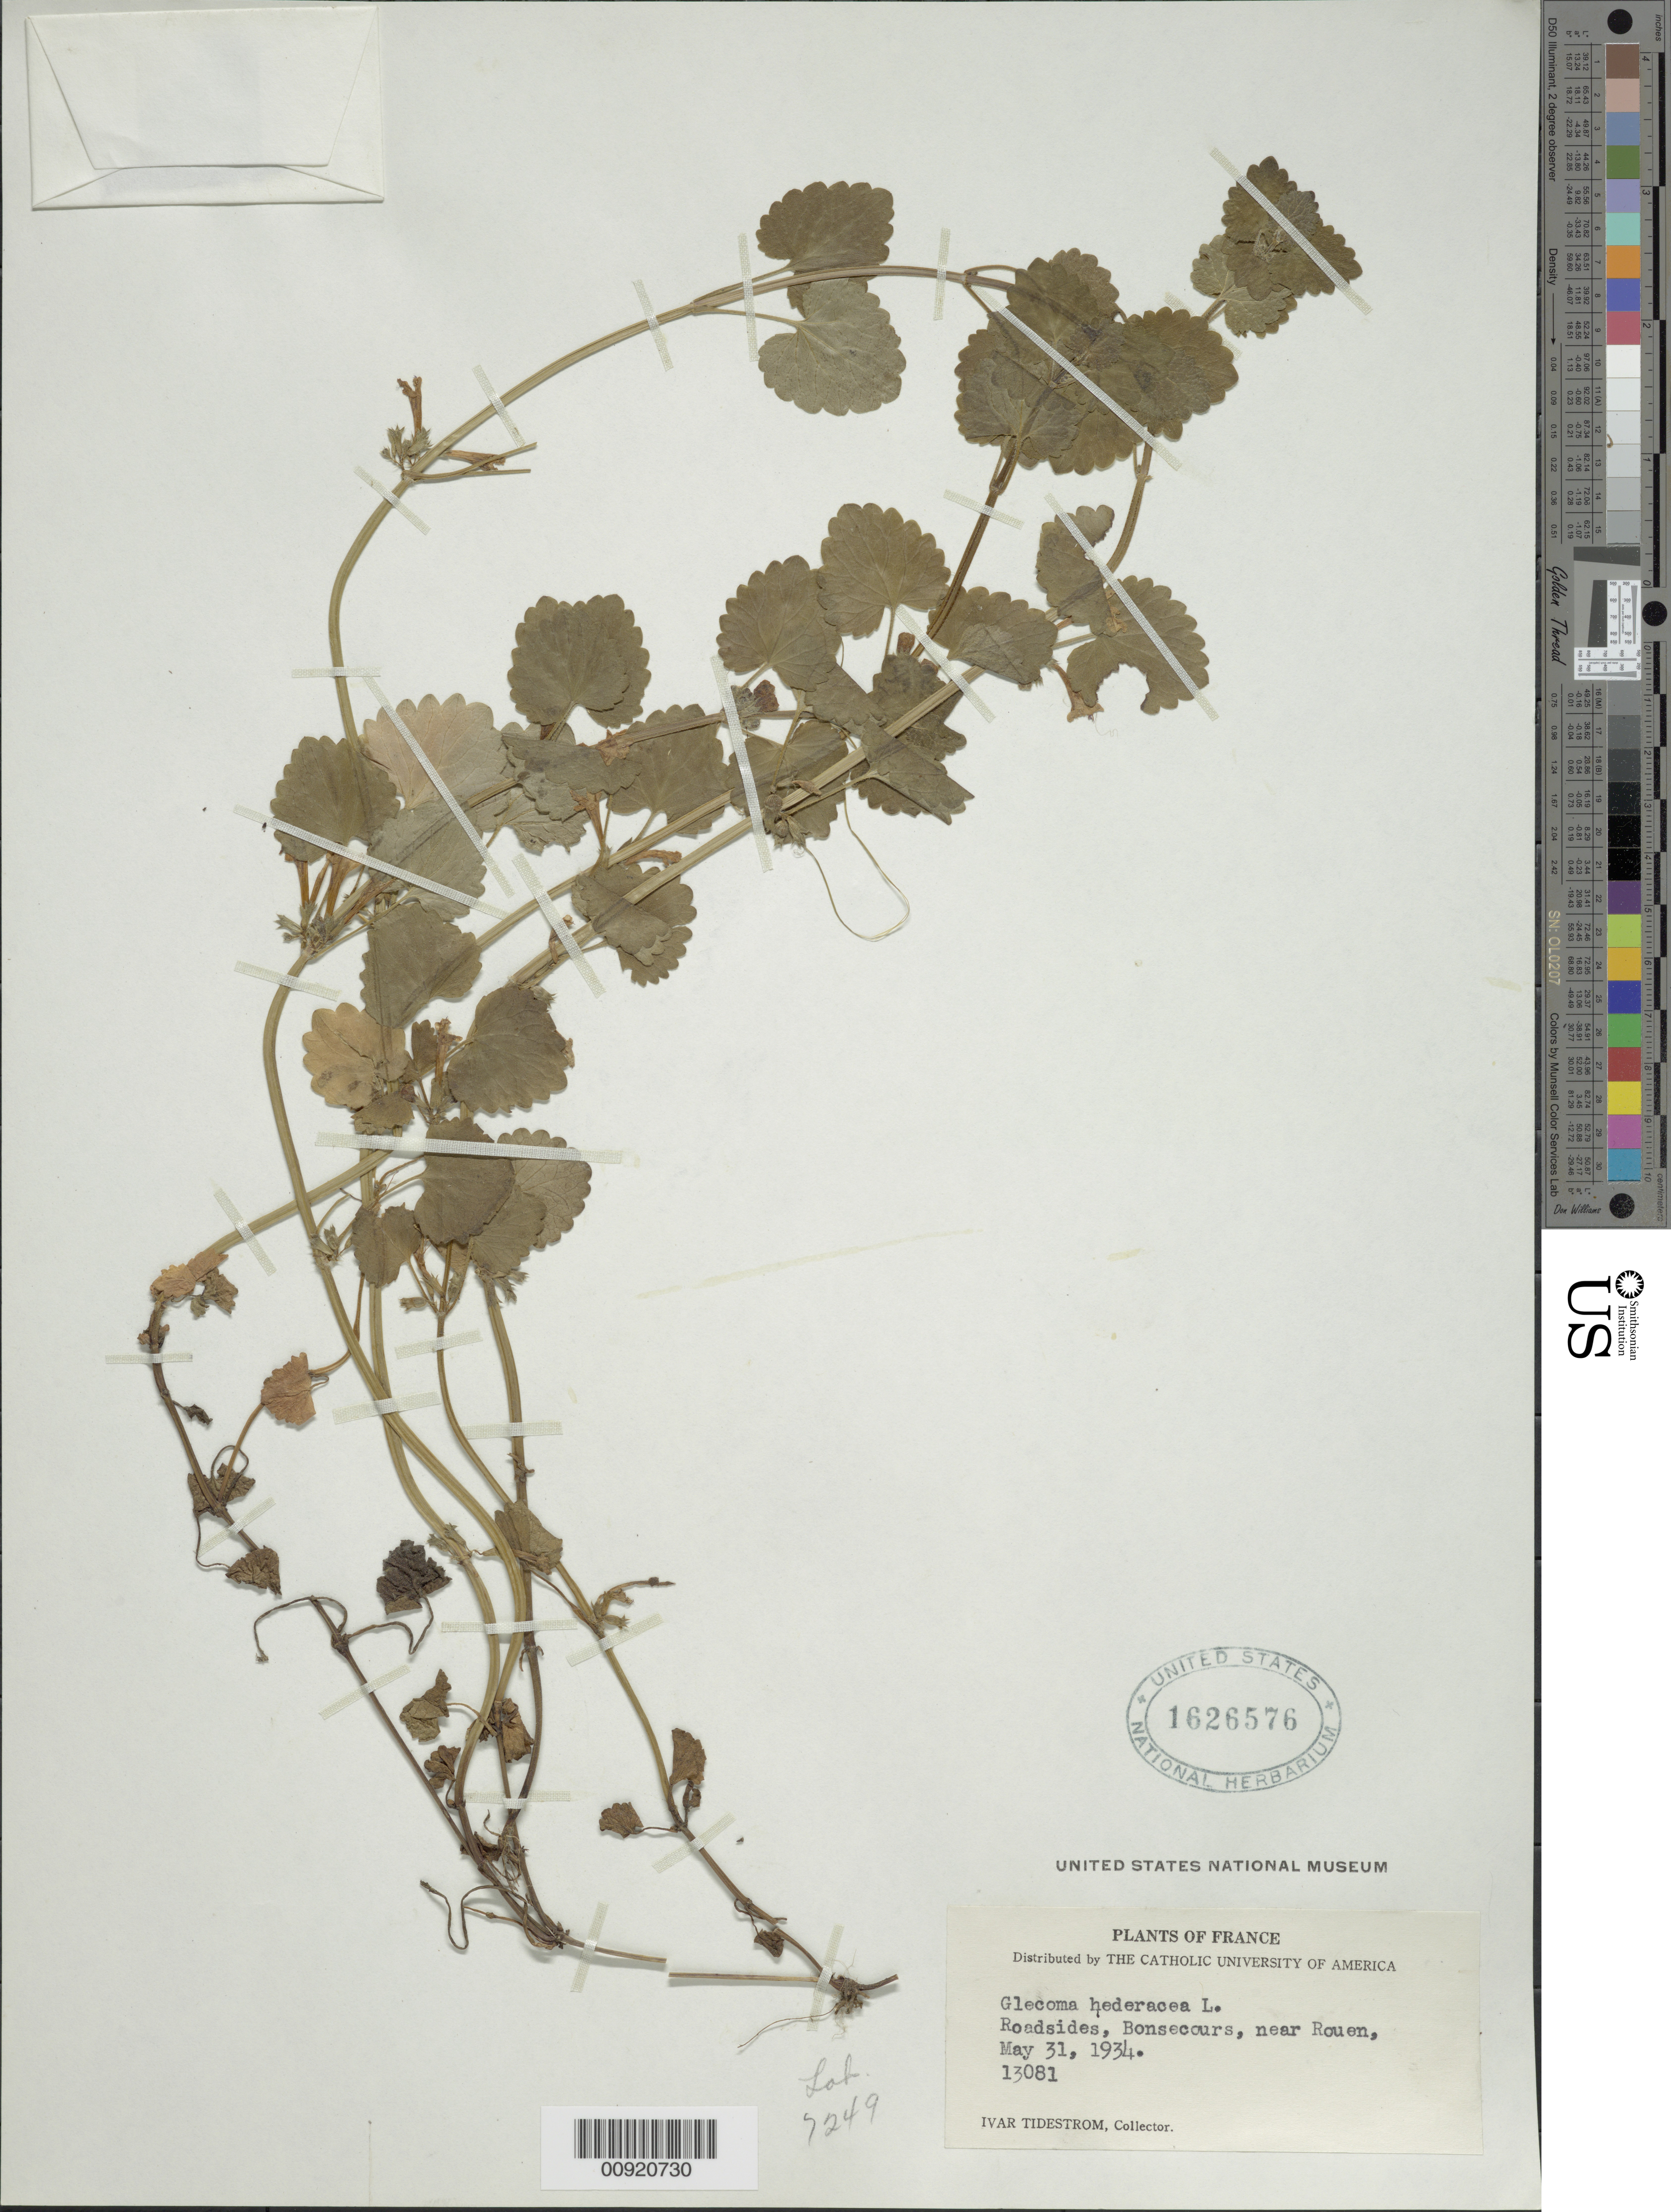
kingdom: Plantae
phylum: Tracheophyta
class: Magnoliopsida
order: Lamiales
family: Lamiaceae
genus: Glechoma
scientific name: Glechoma hederacea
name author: L.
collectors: I. F. Tidestrom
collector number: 13081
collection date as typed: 31 May 1934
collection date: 1934-05-31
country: France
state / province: Normandie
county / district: Seine-Maritime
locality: Roadsides, Bonsecours, near Rouen.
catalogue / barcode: US 1626576